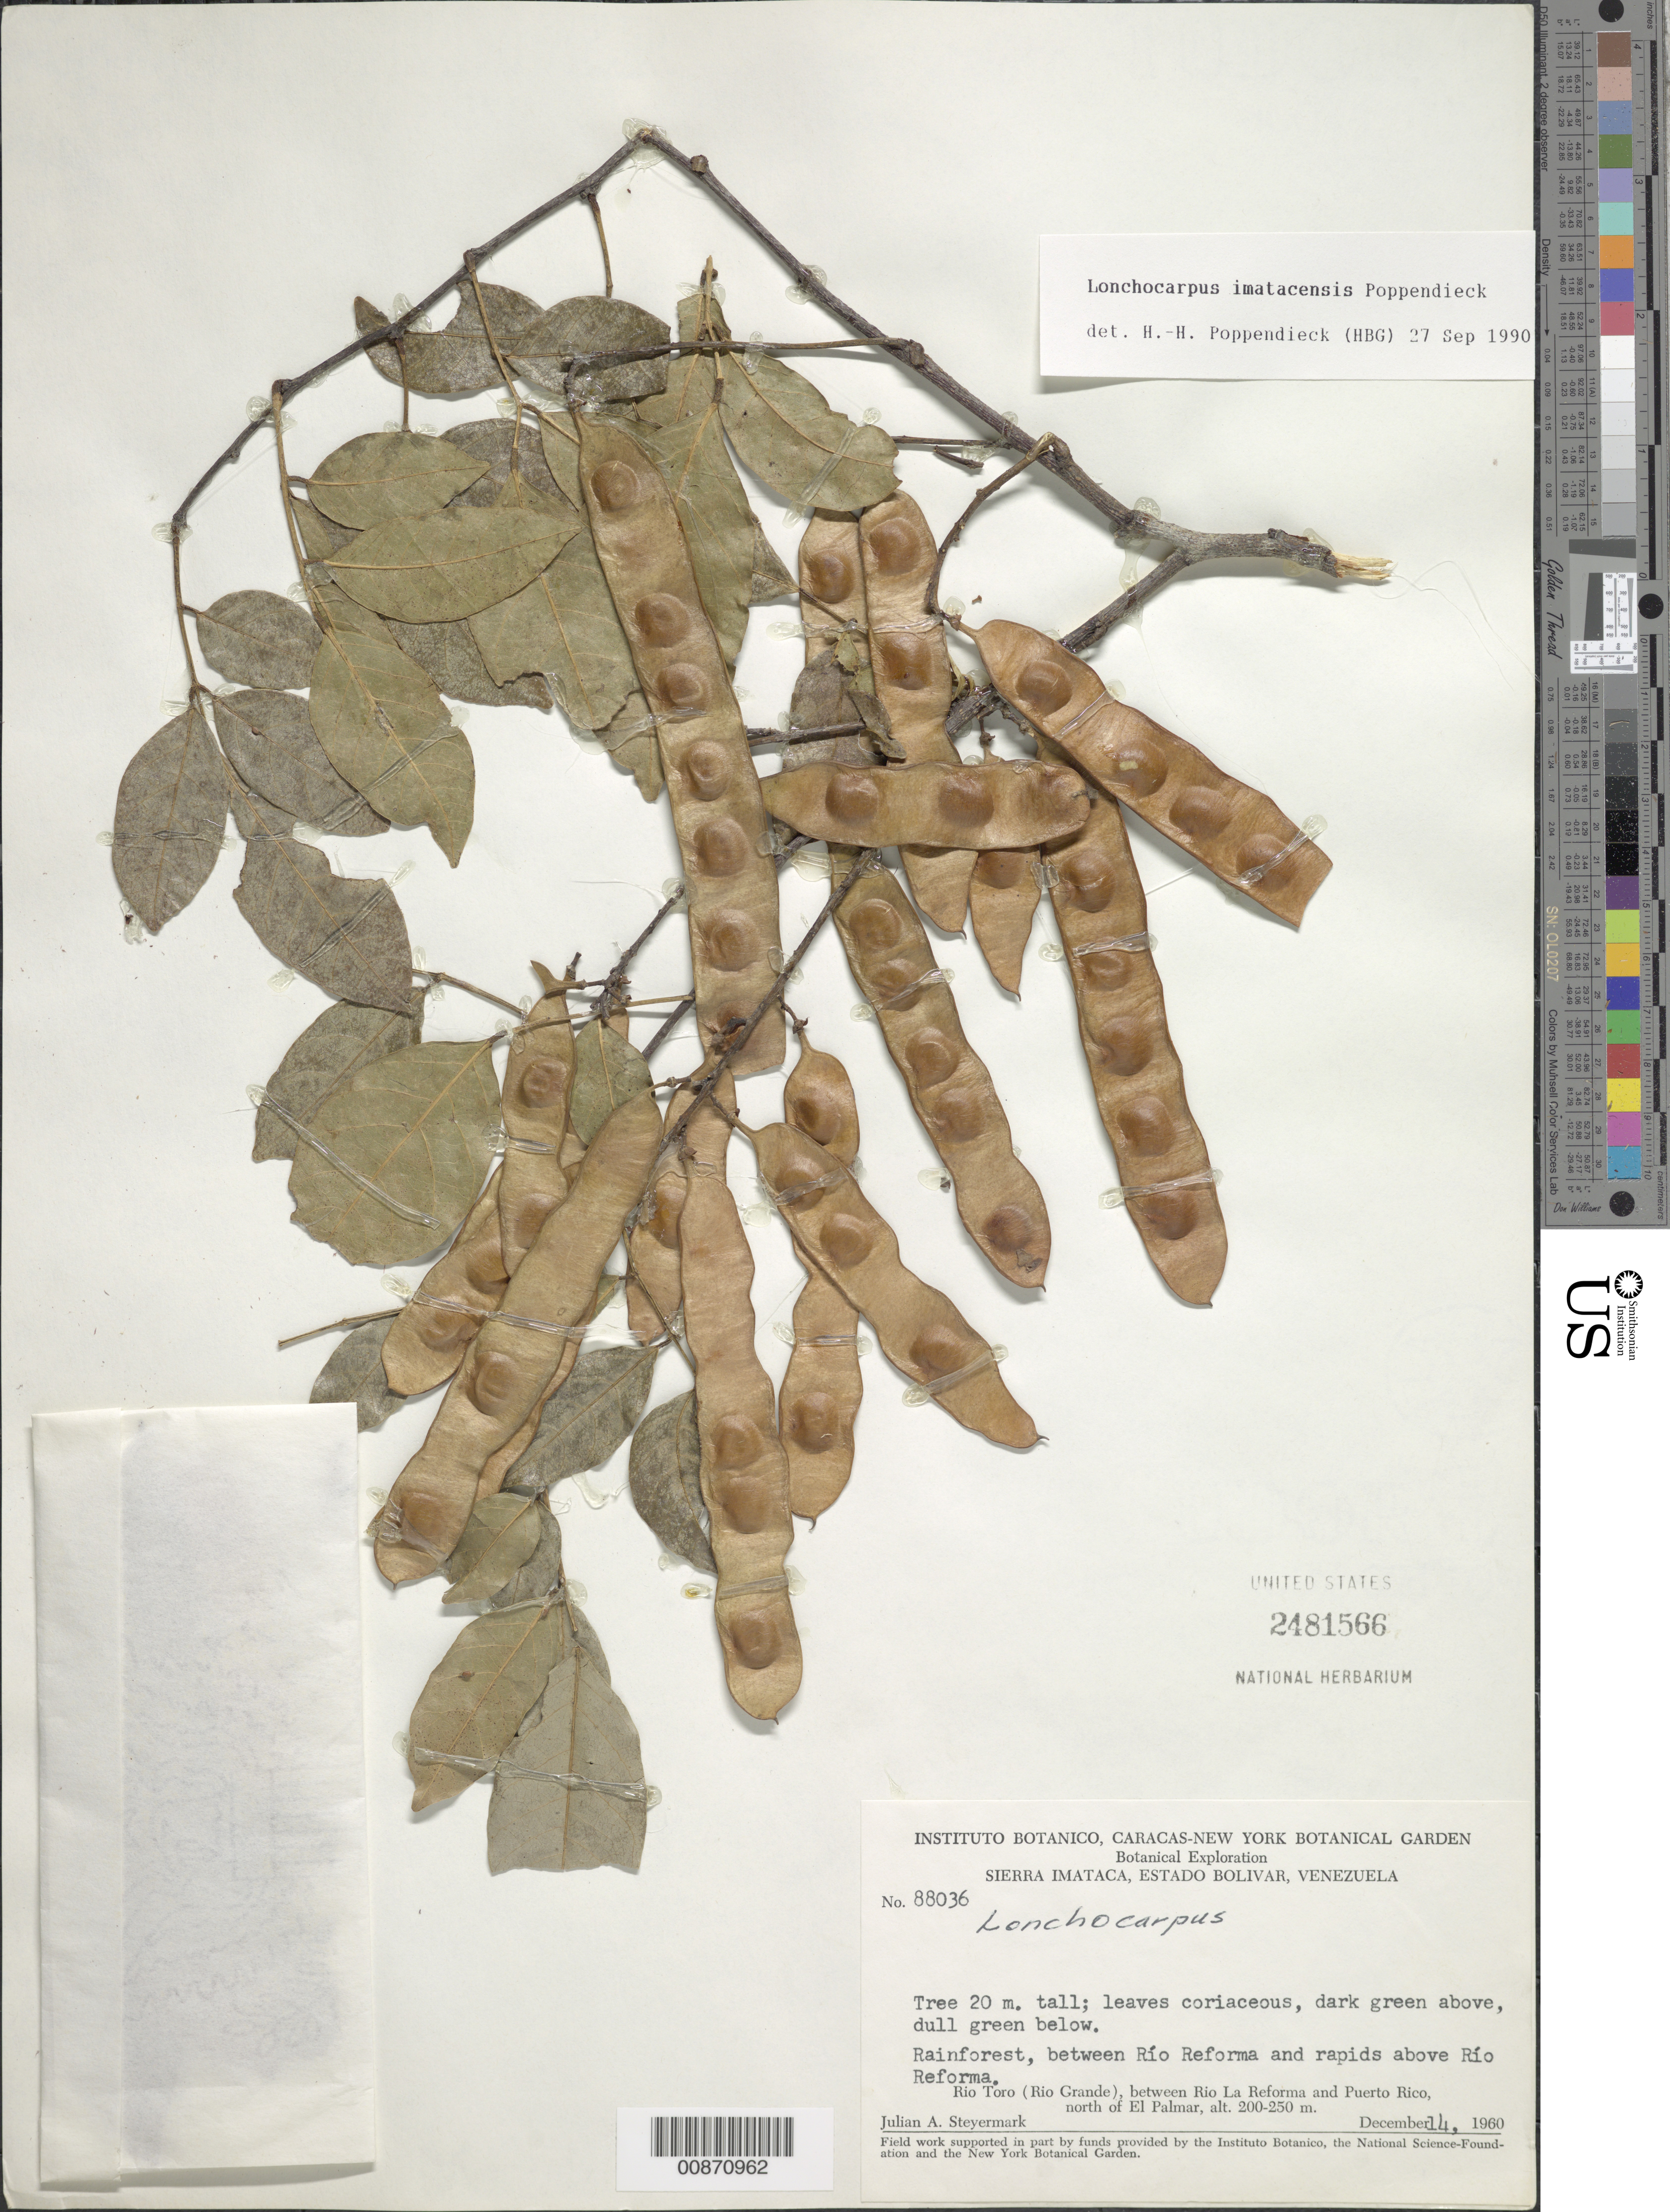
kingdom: Plantae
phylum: Tracheophyta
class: Magnoliopsida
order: Fabales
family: Fabaceae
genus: Lonchocarpus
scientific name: Lonchocarpus imatacensis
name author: Poppend.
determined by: Poppendieck, H.-H., (HBG), Institut fur Allgemeine Botanik und Botanischer Garten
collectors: J. Steyermark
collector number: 88036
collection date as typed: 14-Dec-60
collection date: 1960-12-14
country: Venezuela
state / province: Bolívar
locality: Sierra Imataca; Cerro La Reforma, above junction with Río Reforma with Río Toro (Río Grande), between Río La Reforma and Puerto Rico, N of El Palmar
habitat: Rainforest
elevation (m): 200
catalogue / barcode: US 2481566